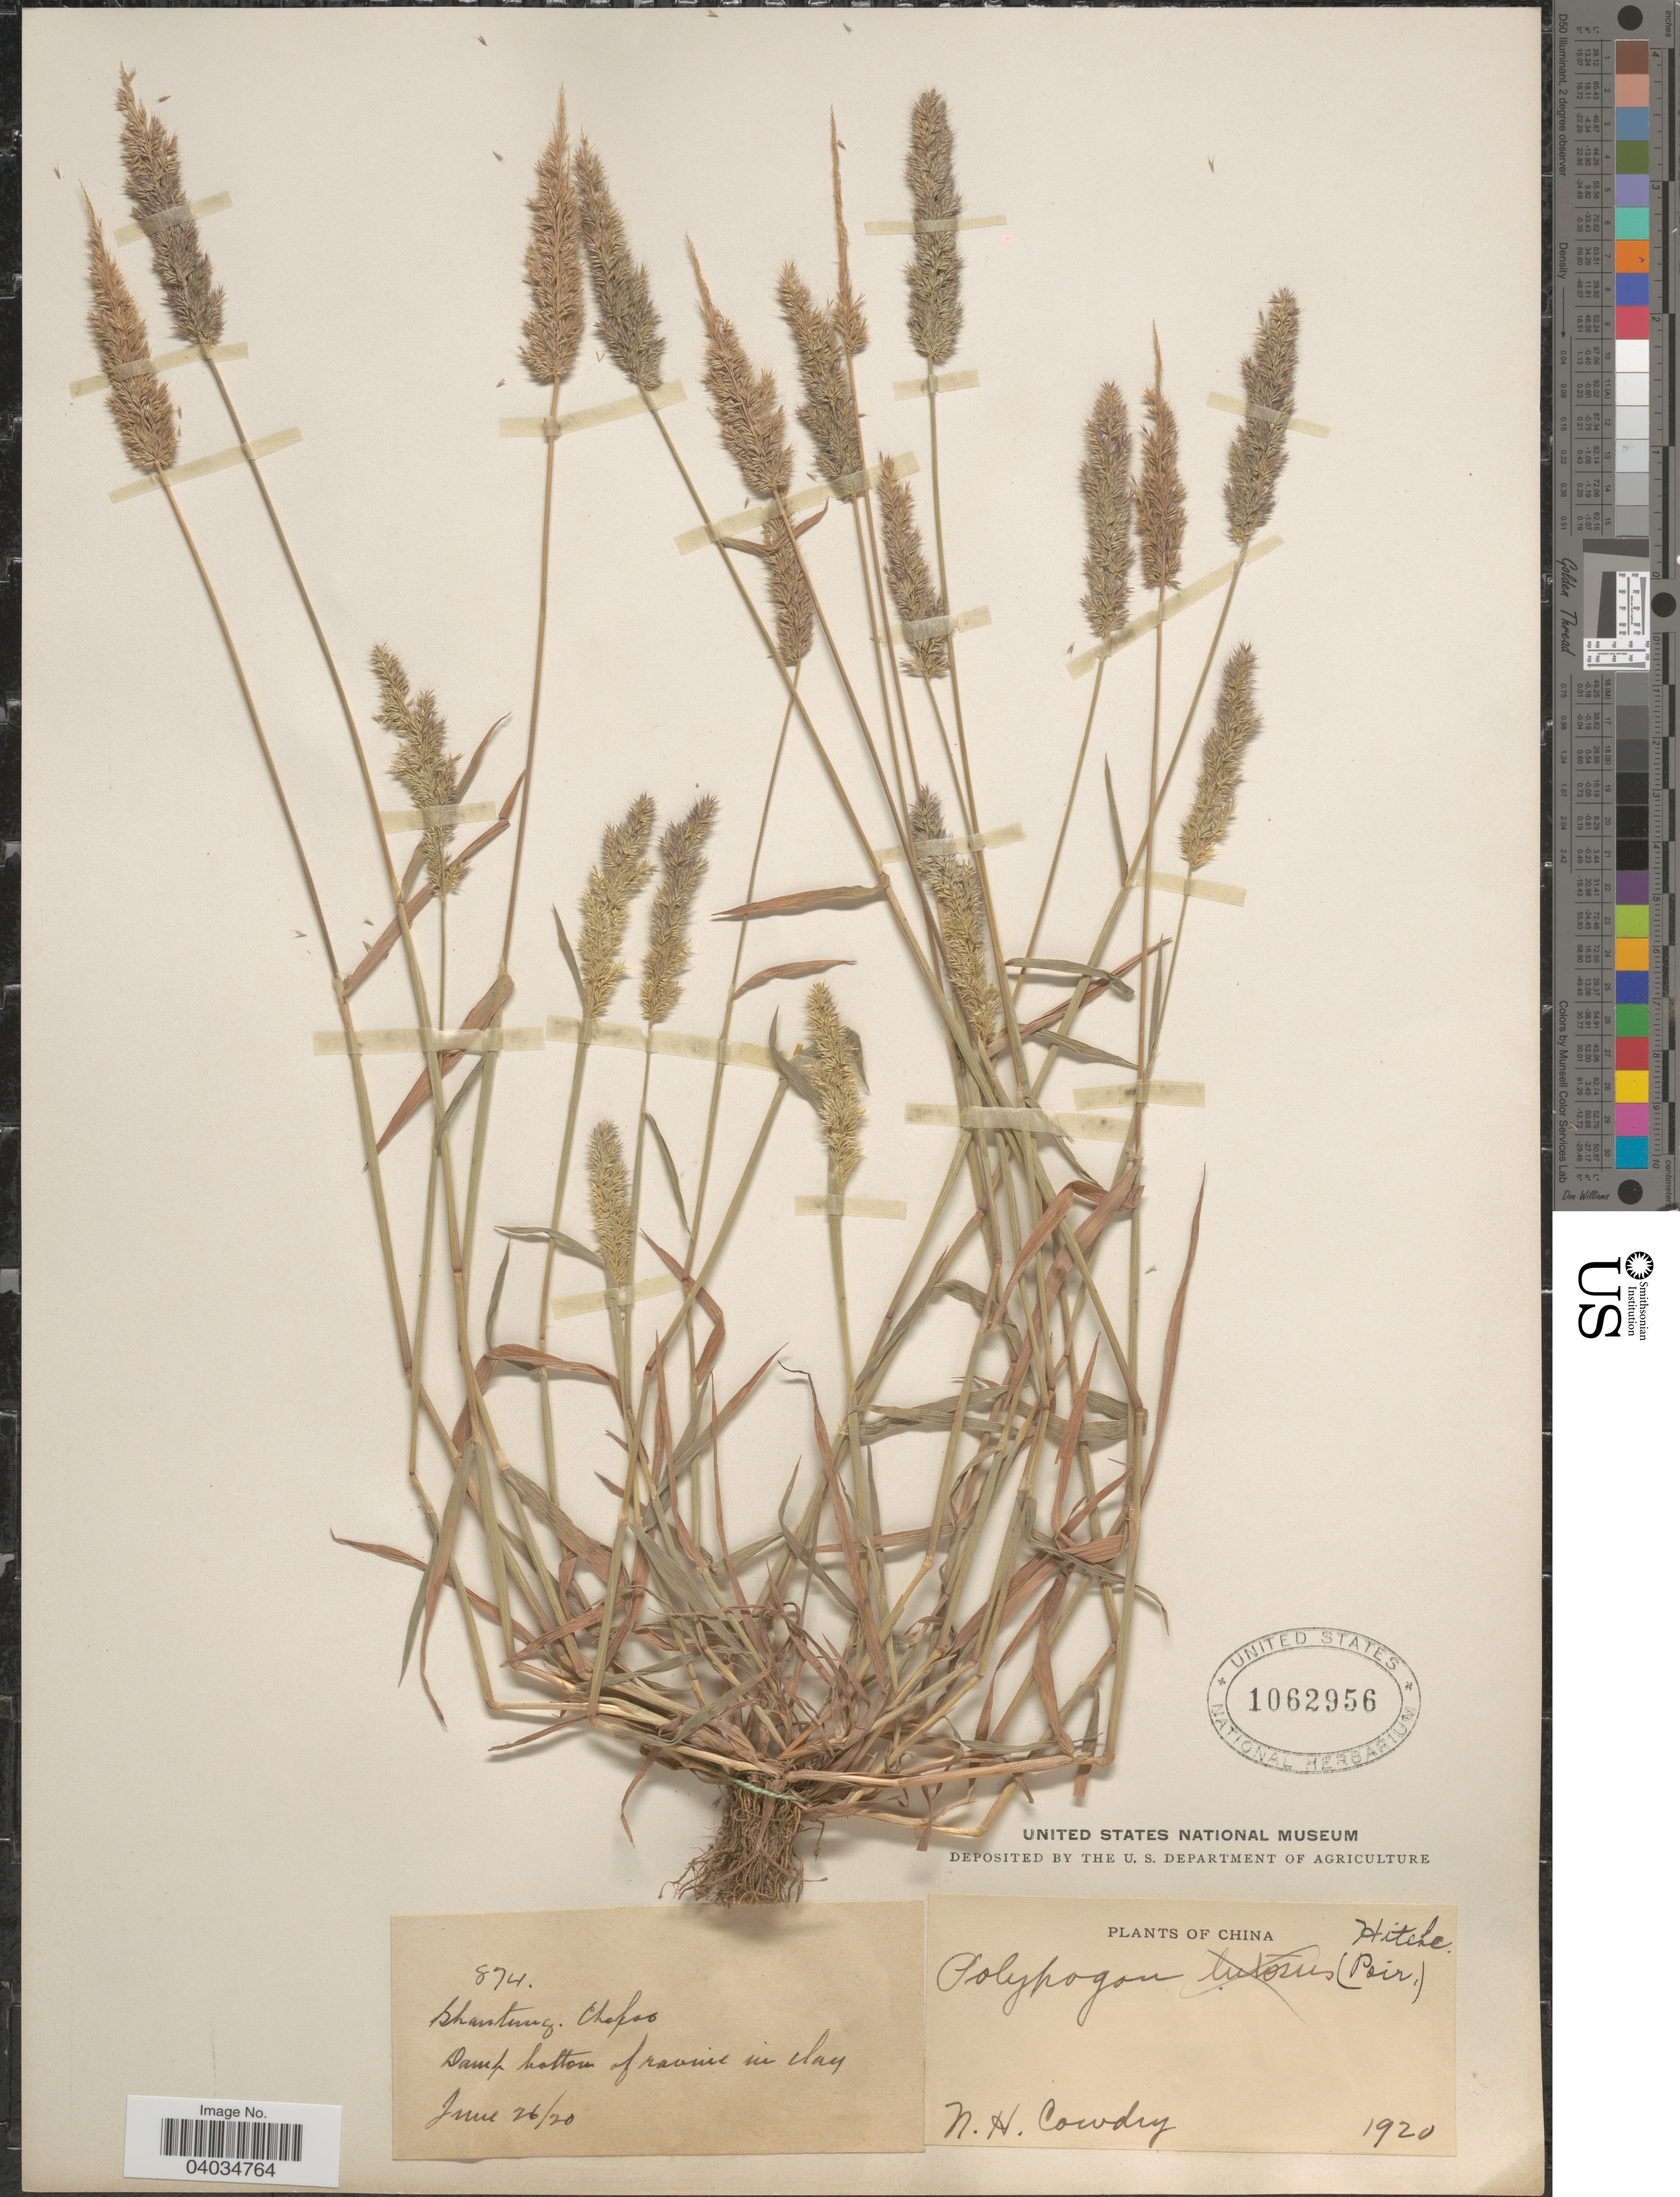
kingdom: Plantae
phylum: Tracheophyta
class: Liliopsida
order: Poales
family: Poaceae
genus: Polypogon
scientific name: Polypogon sp.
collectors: N. H. Cowdry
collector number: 874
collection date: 1920-06-26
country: China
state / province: Shandong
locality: Shantung. Chapao.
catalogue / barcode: US 1062956